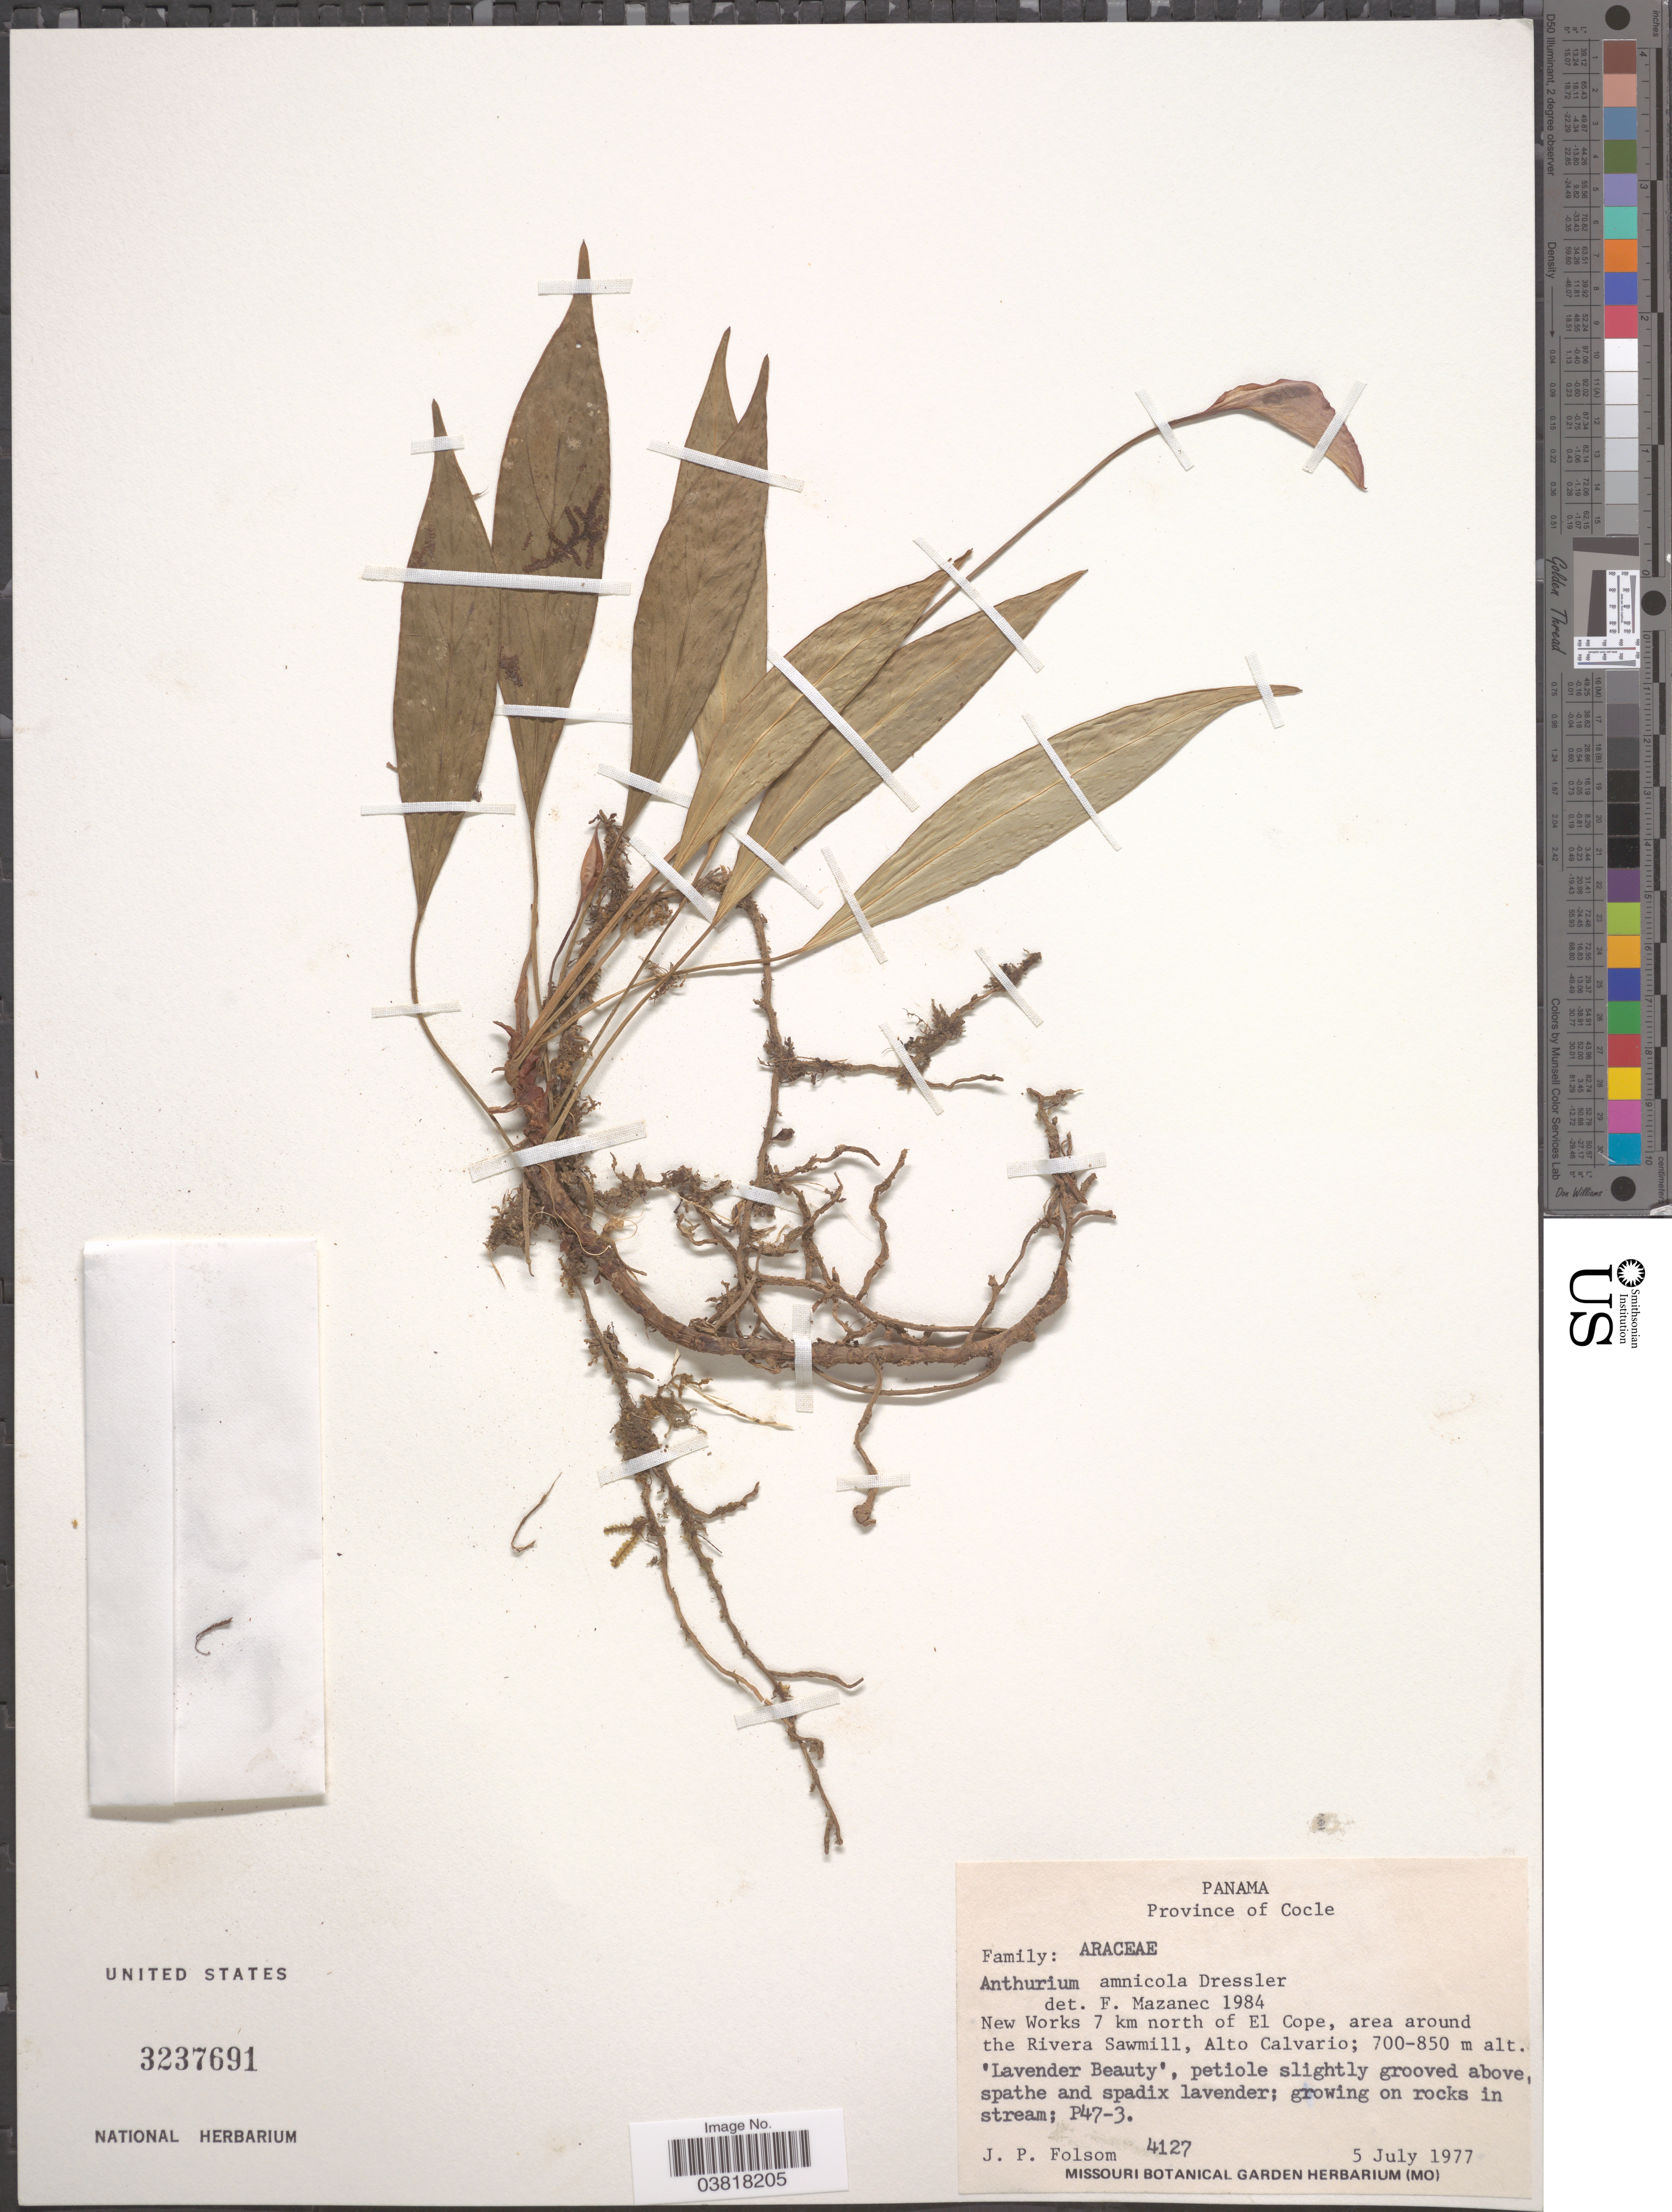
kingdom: Plantae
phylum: Tracheophyta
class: Liliopsida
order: Alismatales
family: Araceae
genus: Anthurium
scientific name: Anthurium amnicola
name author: Dressler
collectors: J. P. Folsom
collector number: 4127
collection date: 1977-07-05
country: Panama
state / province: Cocle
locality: New Works 7 km north of El Cope, area around the Rivera Sawmill, Alto Calvario.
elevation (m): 700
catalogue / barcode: US 3237691